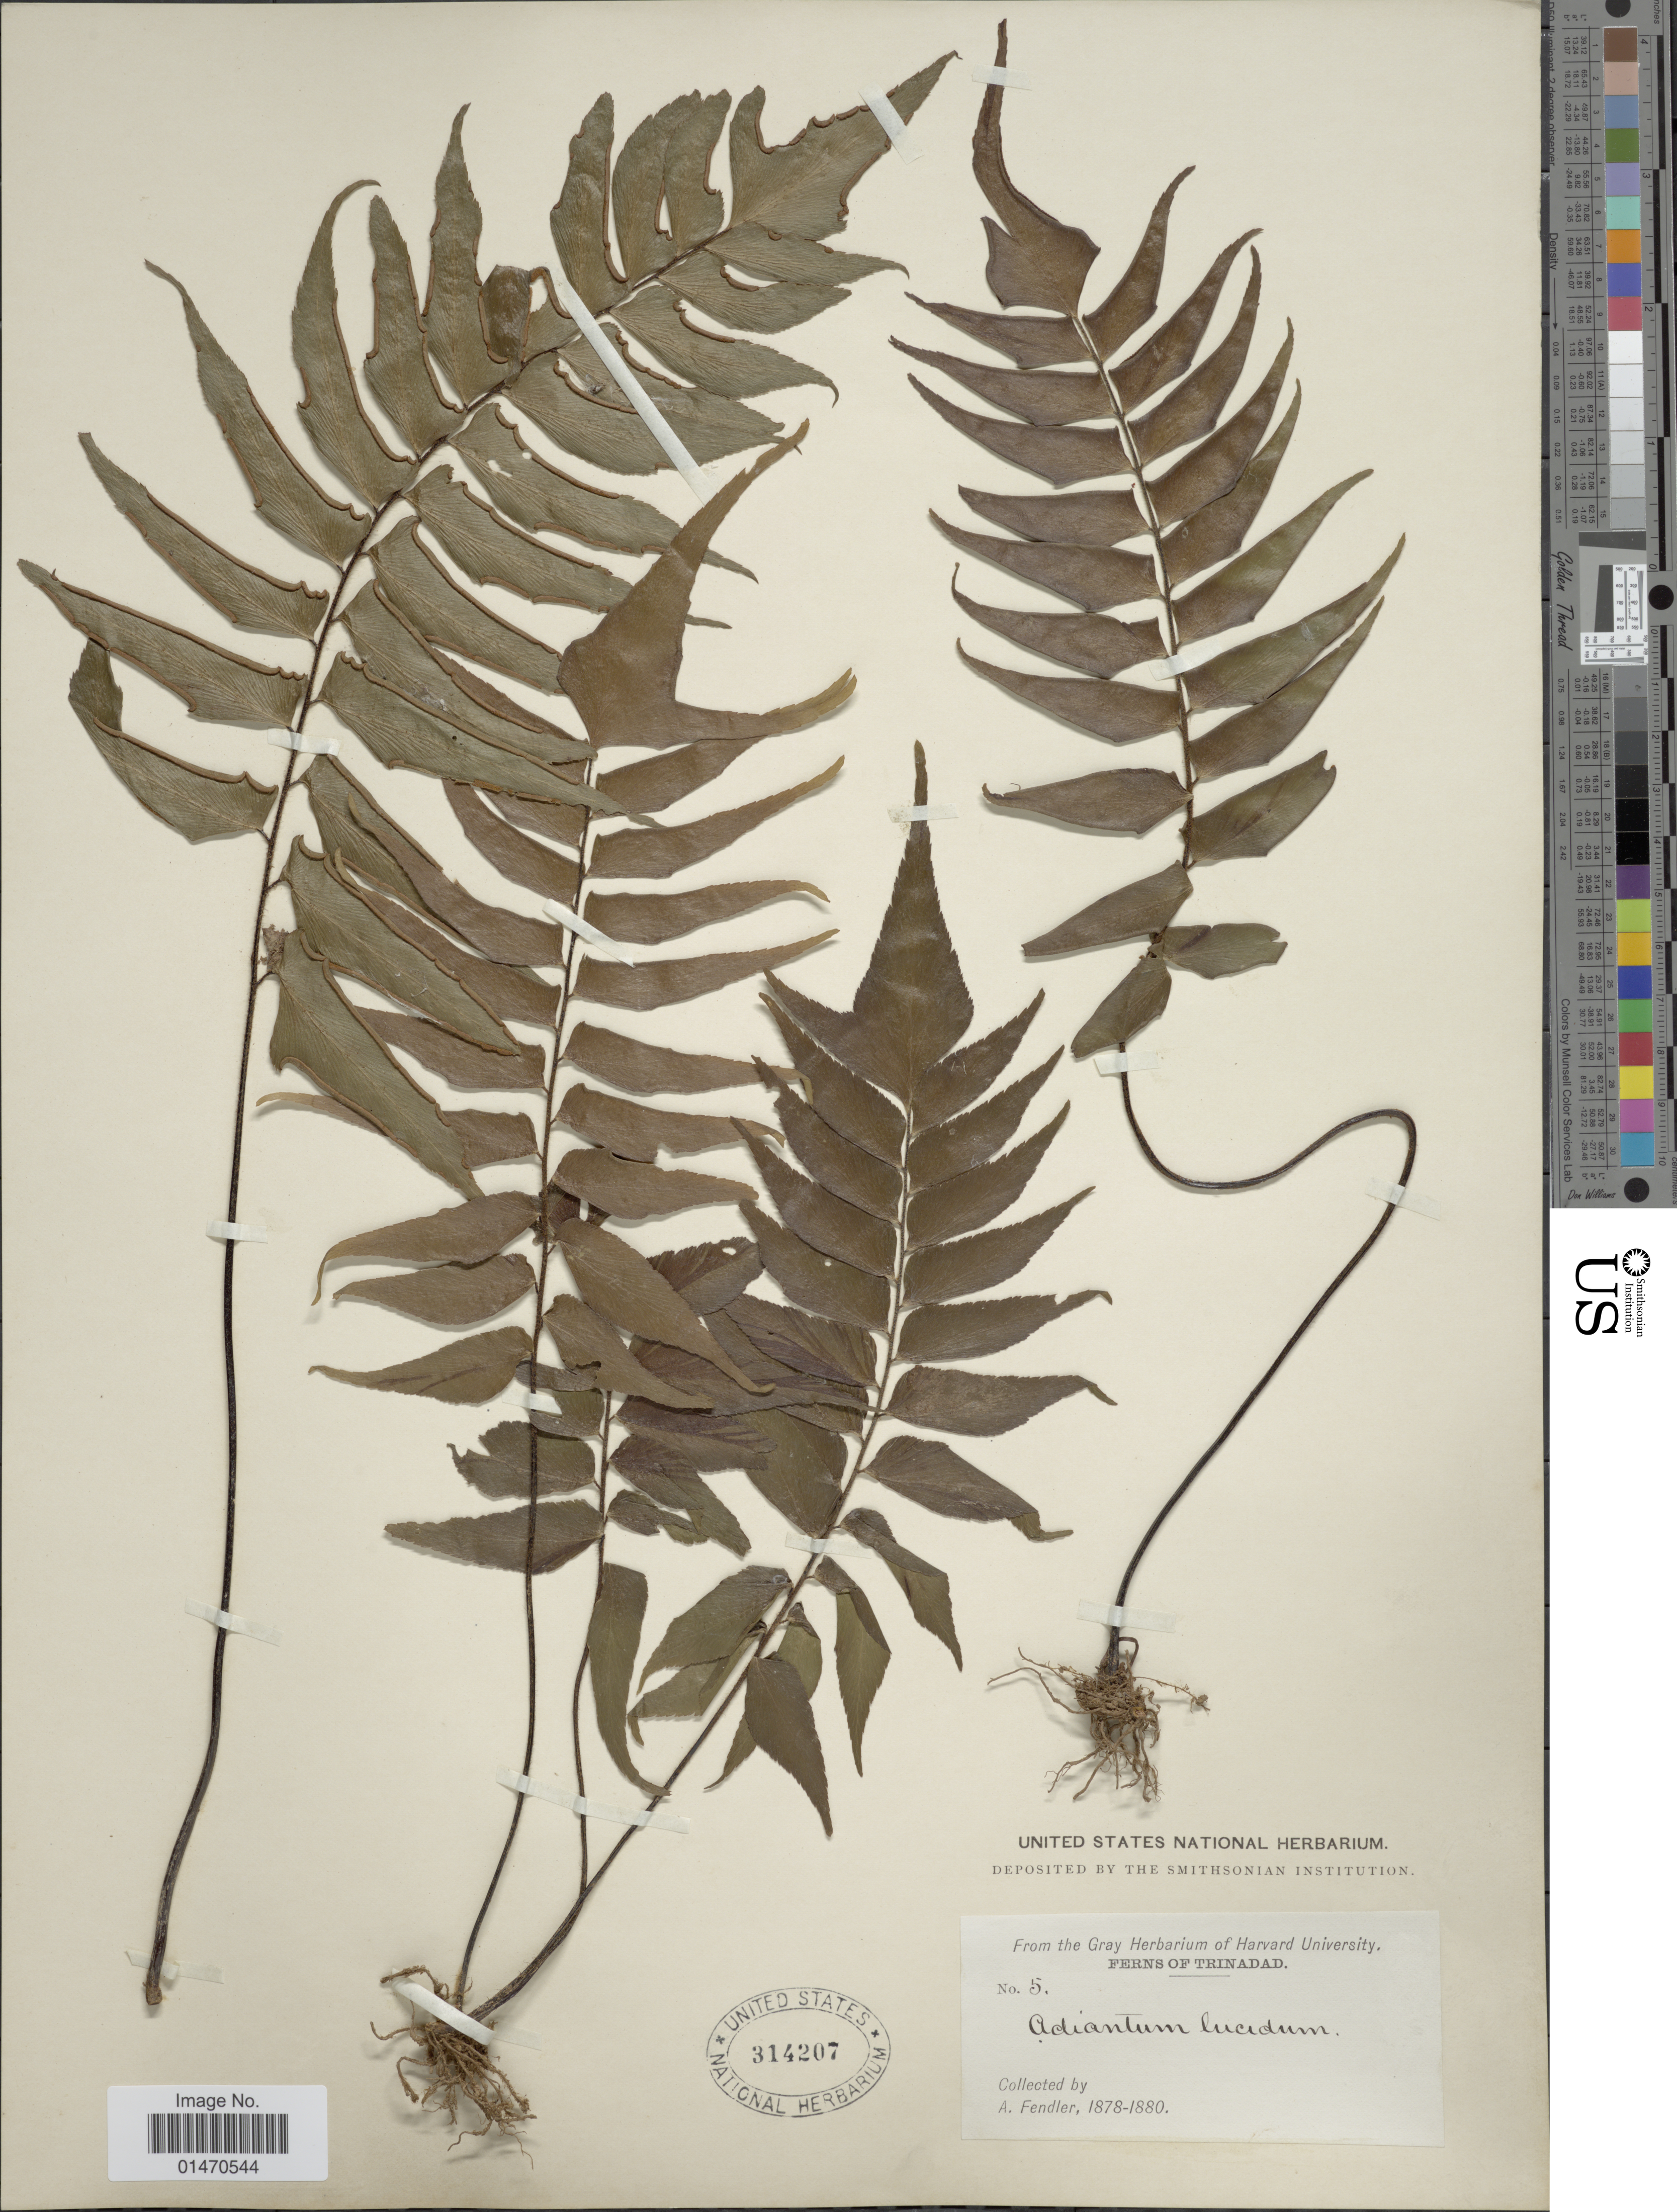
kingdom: Plantae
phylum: Tracheophyta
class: Polypodiopsida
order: Polypodiales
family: Pteridaceae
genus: Adiantum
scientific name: Adiantum lucidum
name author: (Cav.) Sw.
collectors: A. Fendler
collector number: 5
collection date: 1878/1880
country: Trinidad and Tobago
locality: Trinidad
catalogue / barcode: US 314207